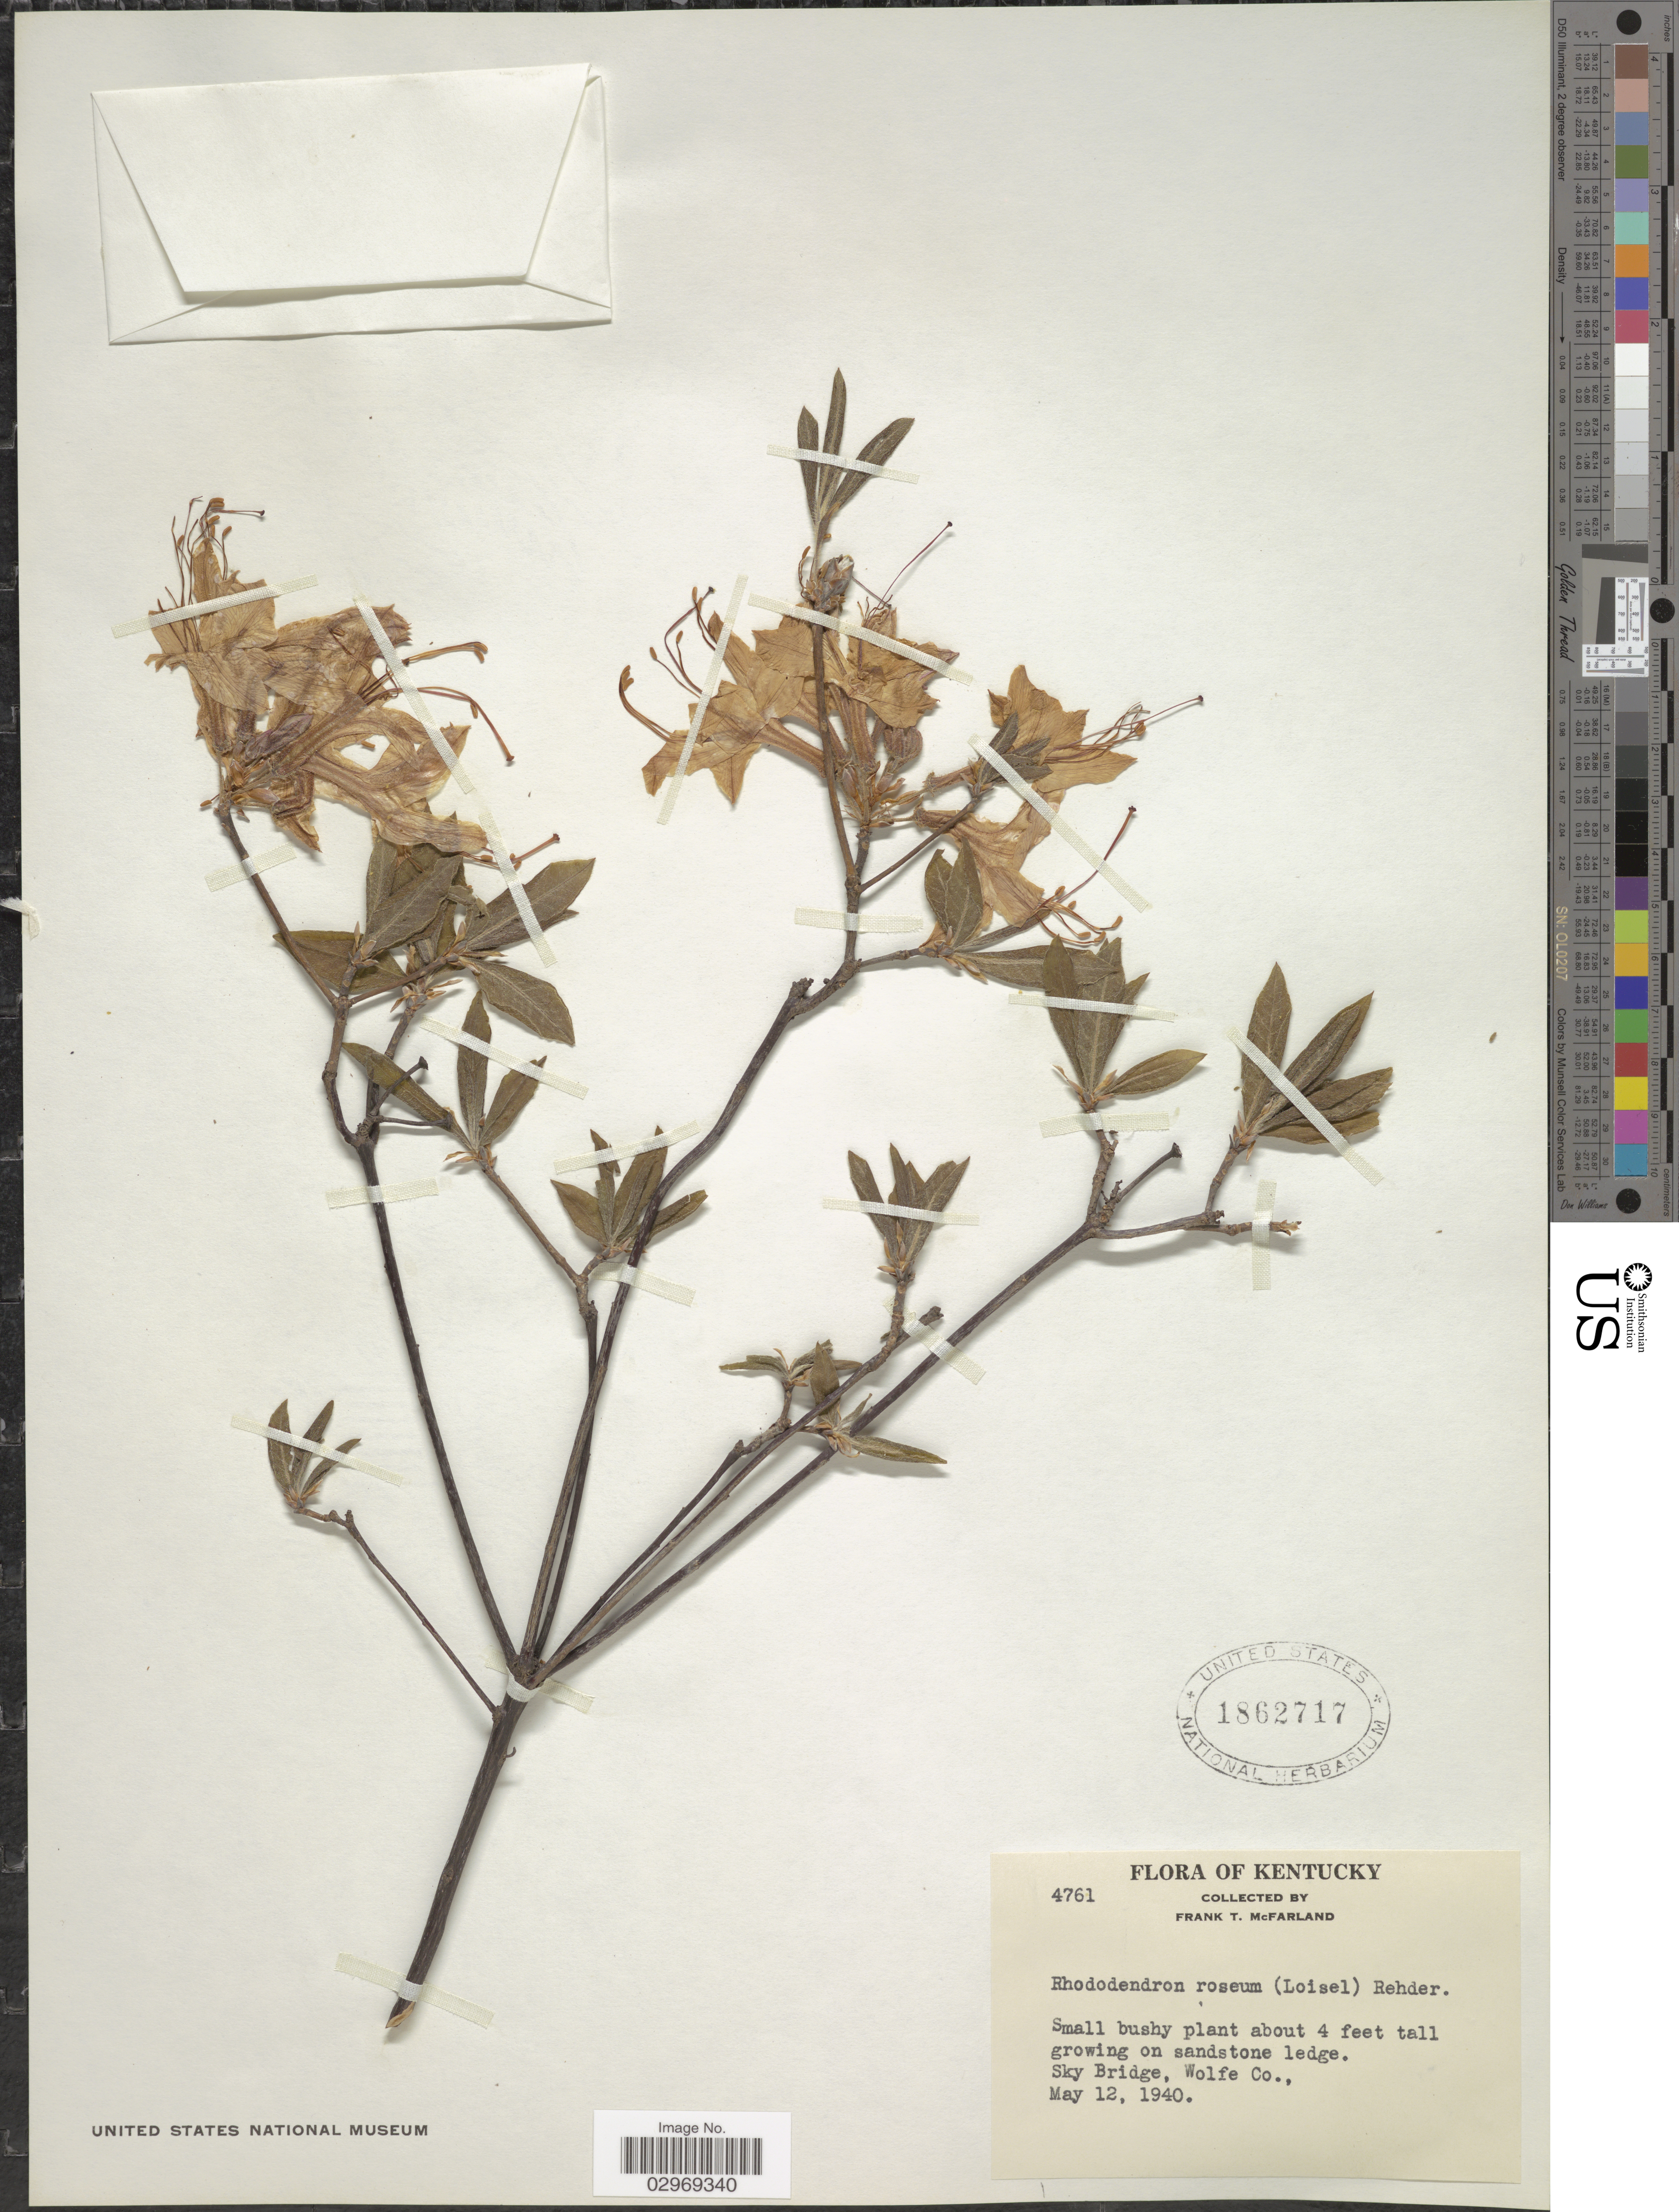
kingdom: Plantae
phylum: Tracheophyta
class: Magnoliopsida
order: Ericales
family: Ericaceae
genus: Rhododendron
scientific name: Rhododendron roseum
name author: (Loisel.) Rehder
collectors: F. McFarland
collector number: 4761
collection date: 1940-05-12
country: United States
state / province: Kentucky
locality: Sky Bridge, Wolfe Co.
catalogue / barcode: US 1862717